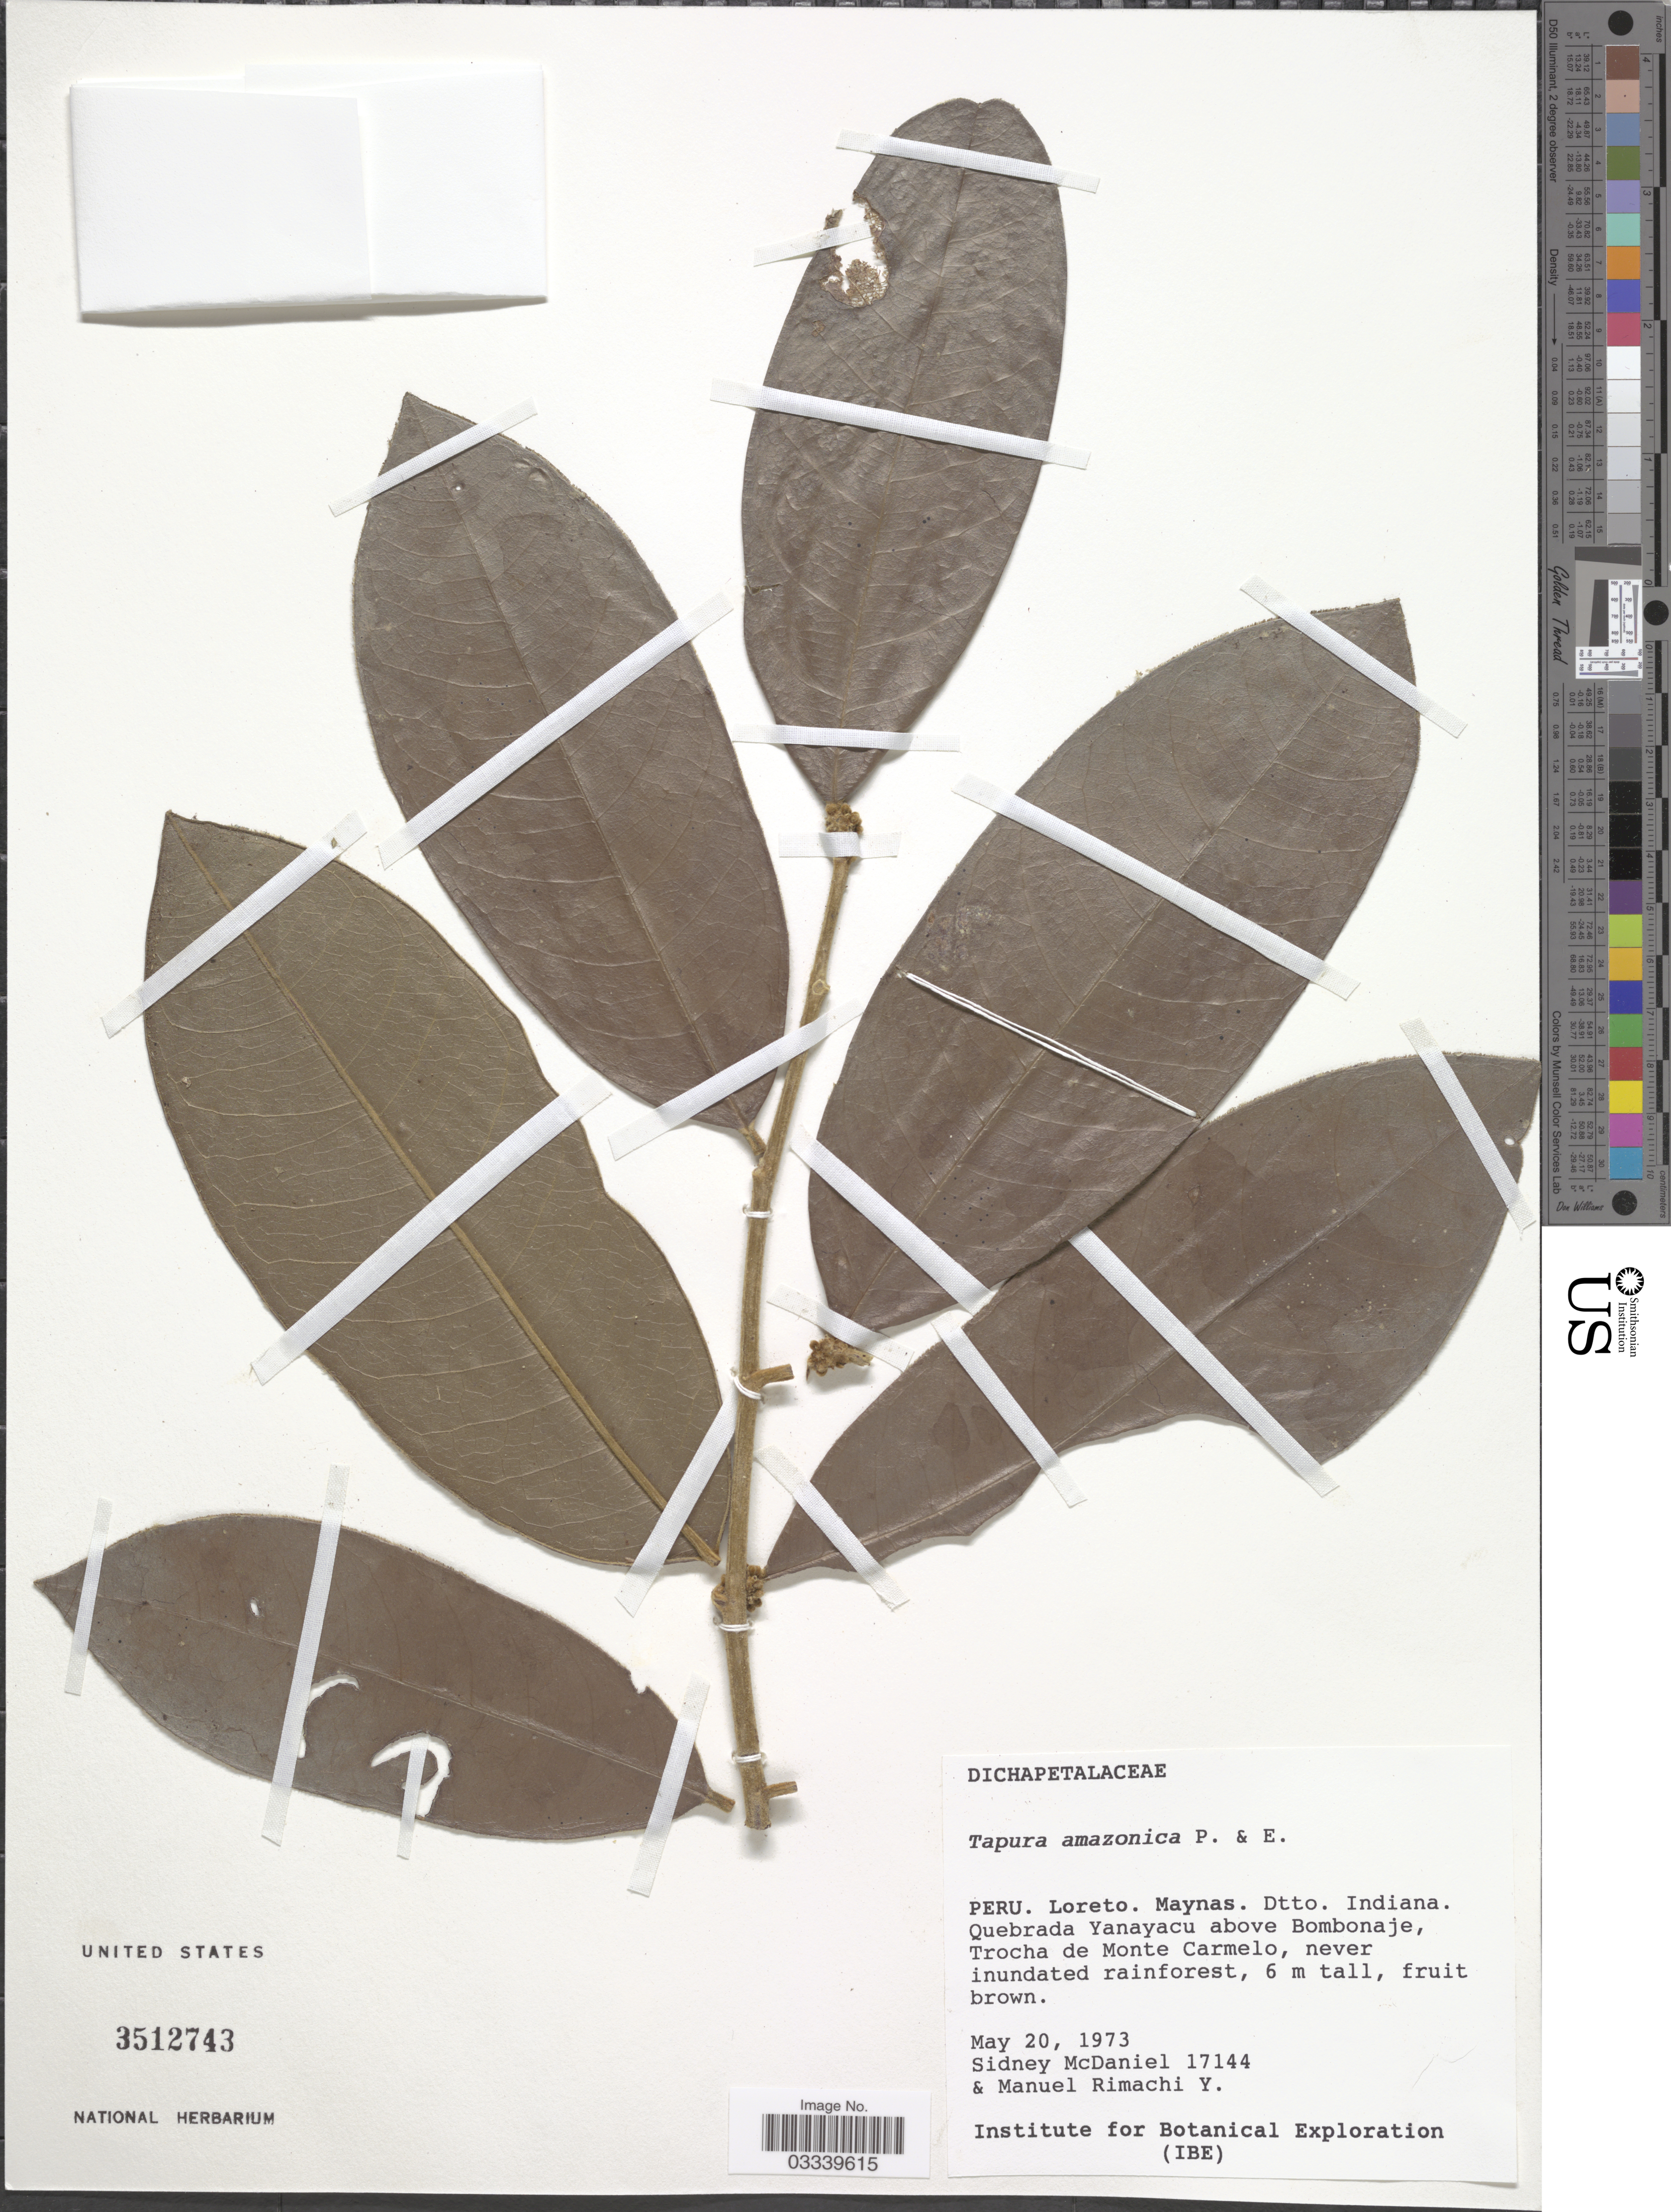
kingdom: Plantae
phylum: Tracheophyta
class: Magnoliopsida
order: Malpighiales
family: Dichapetalaceae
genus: Tapura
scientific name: Tapura amazonica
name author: Poepp. & Endl.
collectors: S. McDaniel & M. Rimachi Y.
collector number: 17144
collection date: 1973-05-20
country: Peru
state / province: Loreto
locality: Maynas. Dtto. Indiana. Quebrada Yanayacu above Bombonaje, Trocha de Monte Carmele.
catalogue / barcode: US 3512743